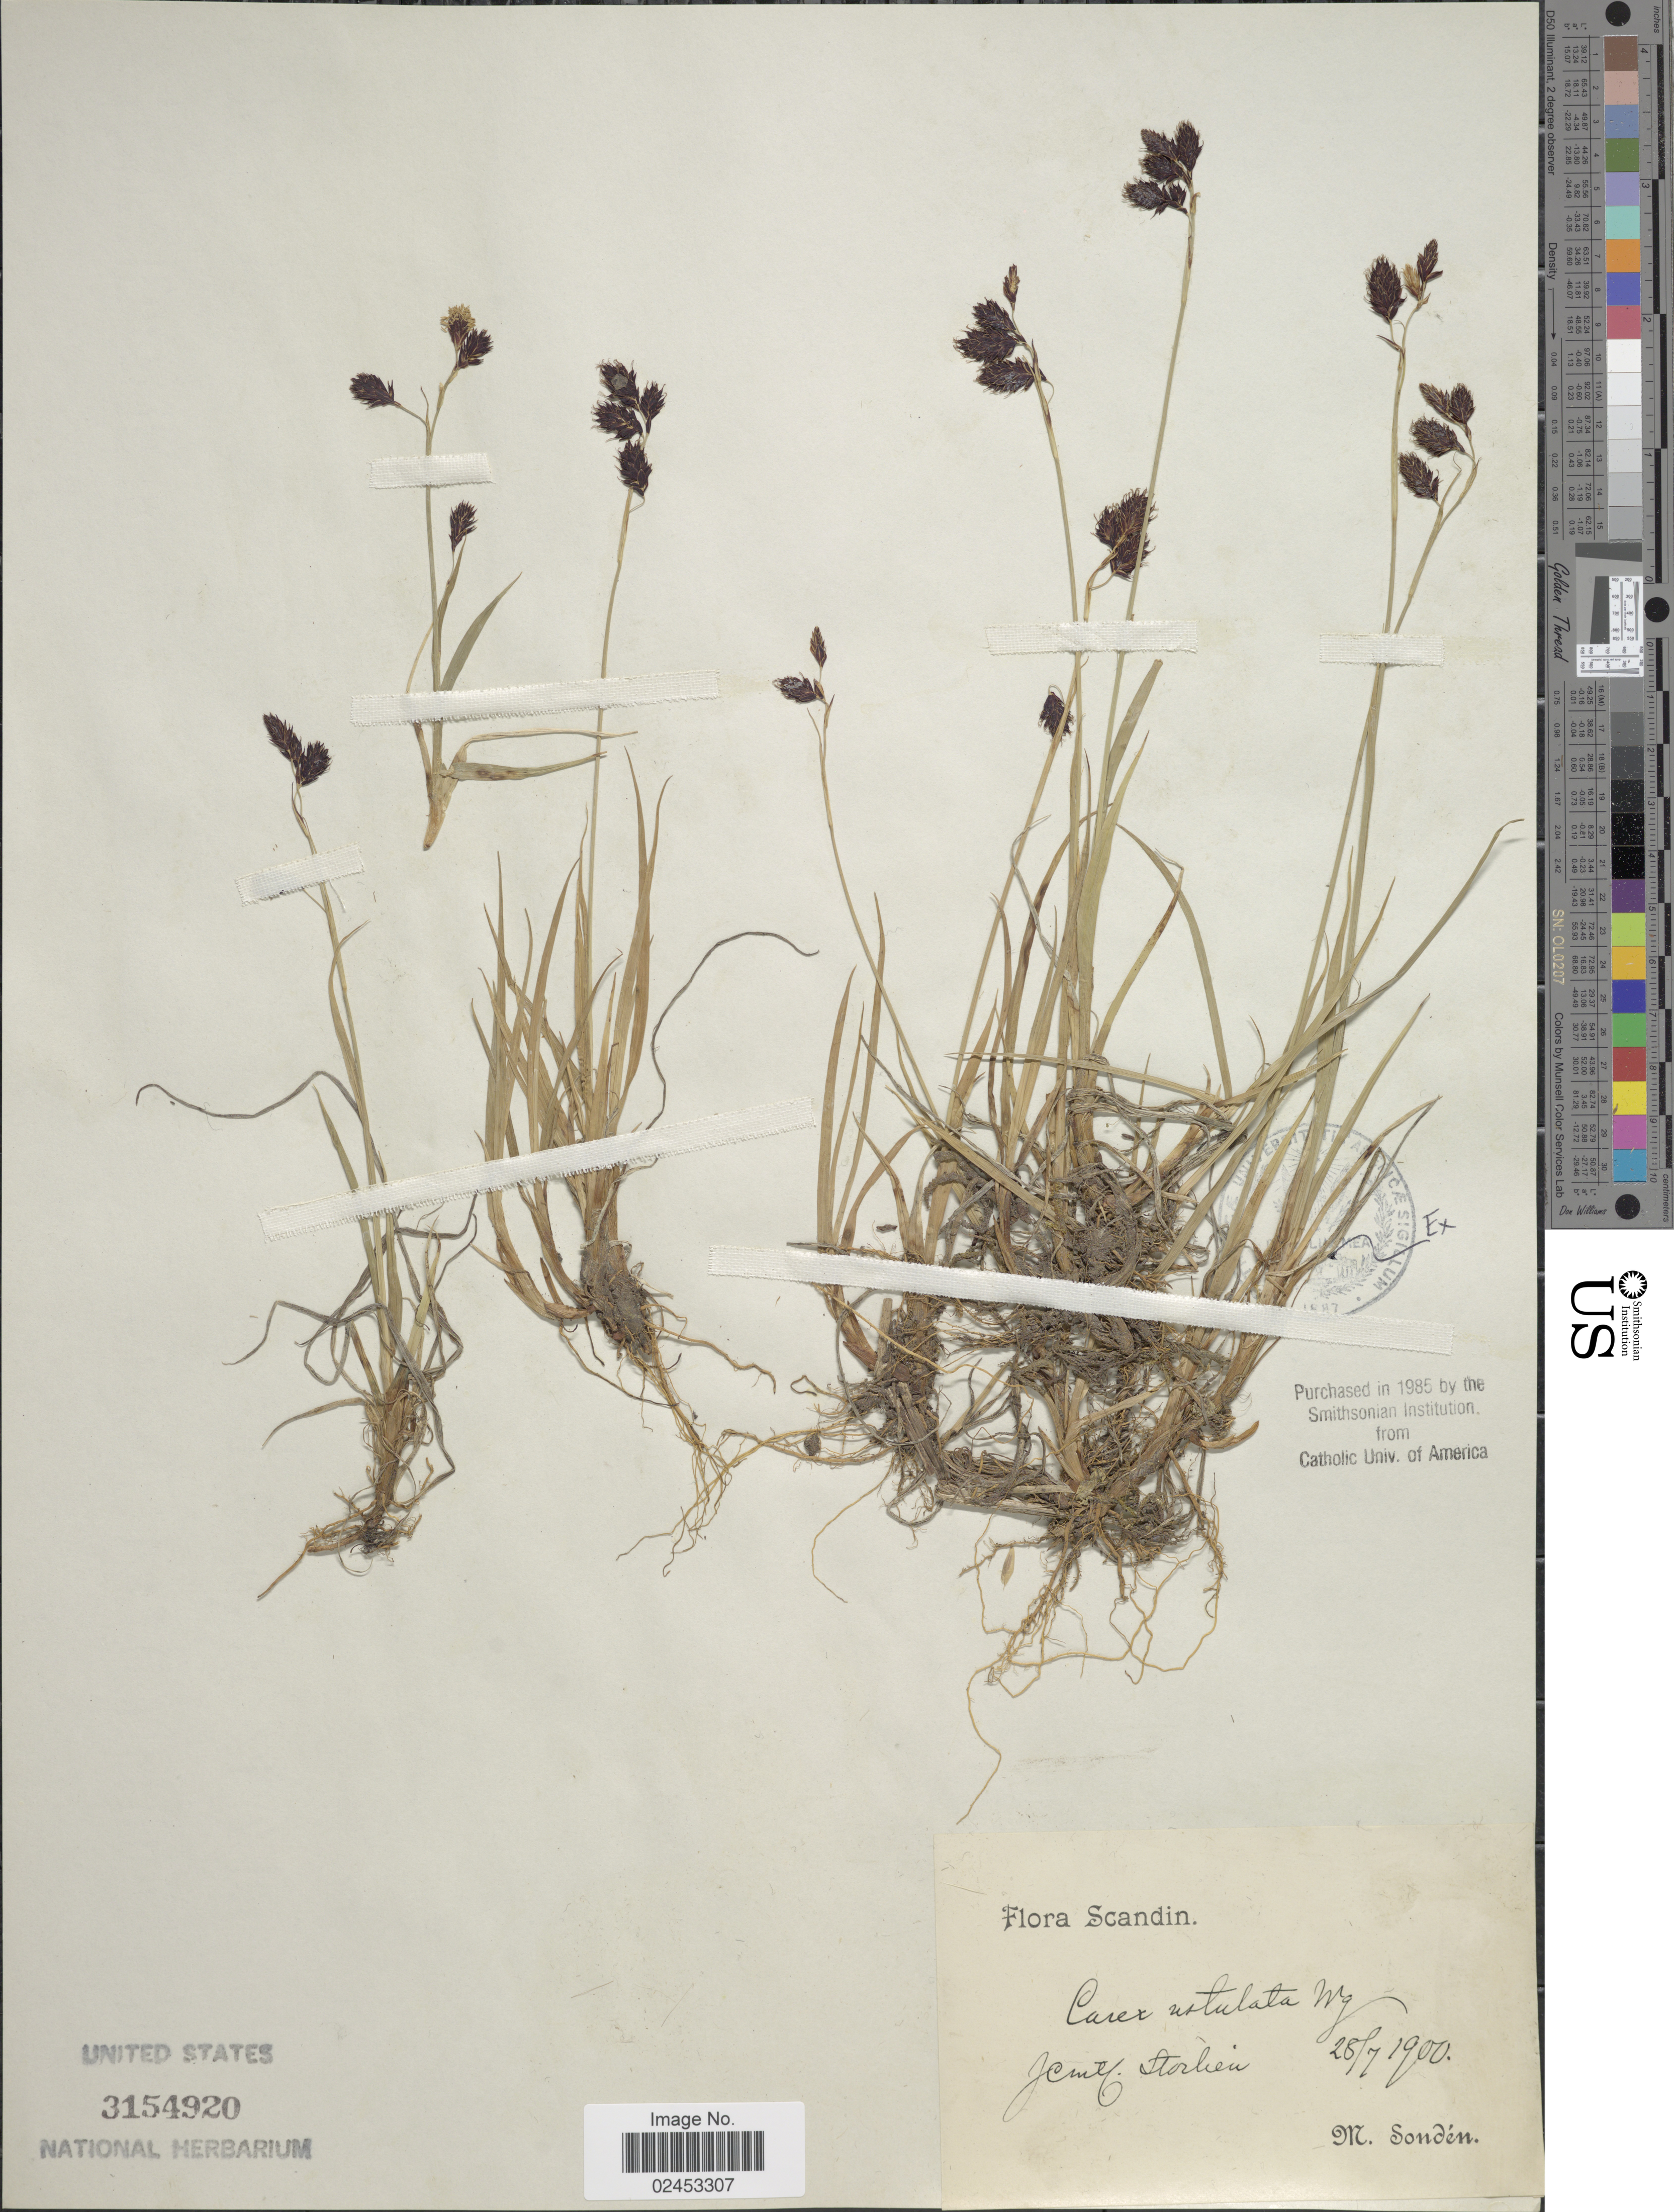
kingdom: Plantae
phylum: Tracheophyta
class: Liliopsida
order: Poales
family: Cyperaceae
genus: Carex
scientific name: Carex atrofusca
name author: Schkuhr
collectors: M. Sondén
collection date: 1900-07-28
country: Sweden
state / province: Jämtland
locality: Jemtl. Storlien., Scandin.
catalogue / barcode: US 3154920